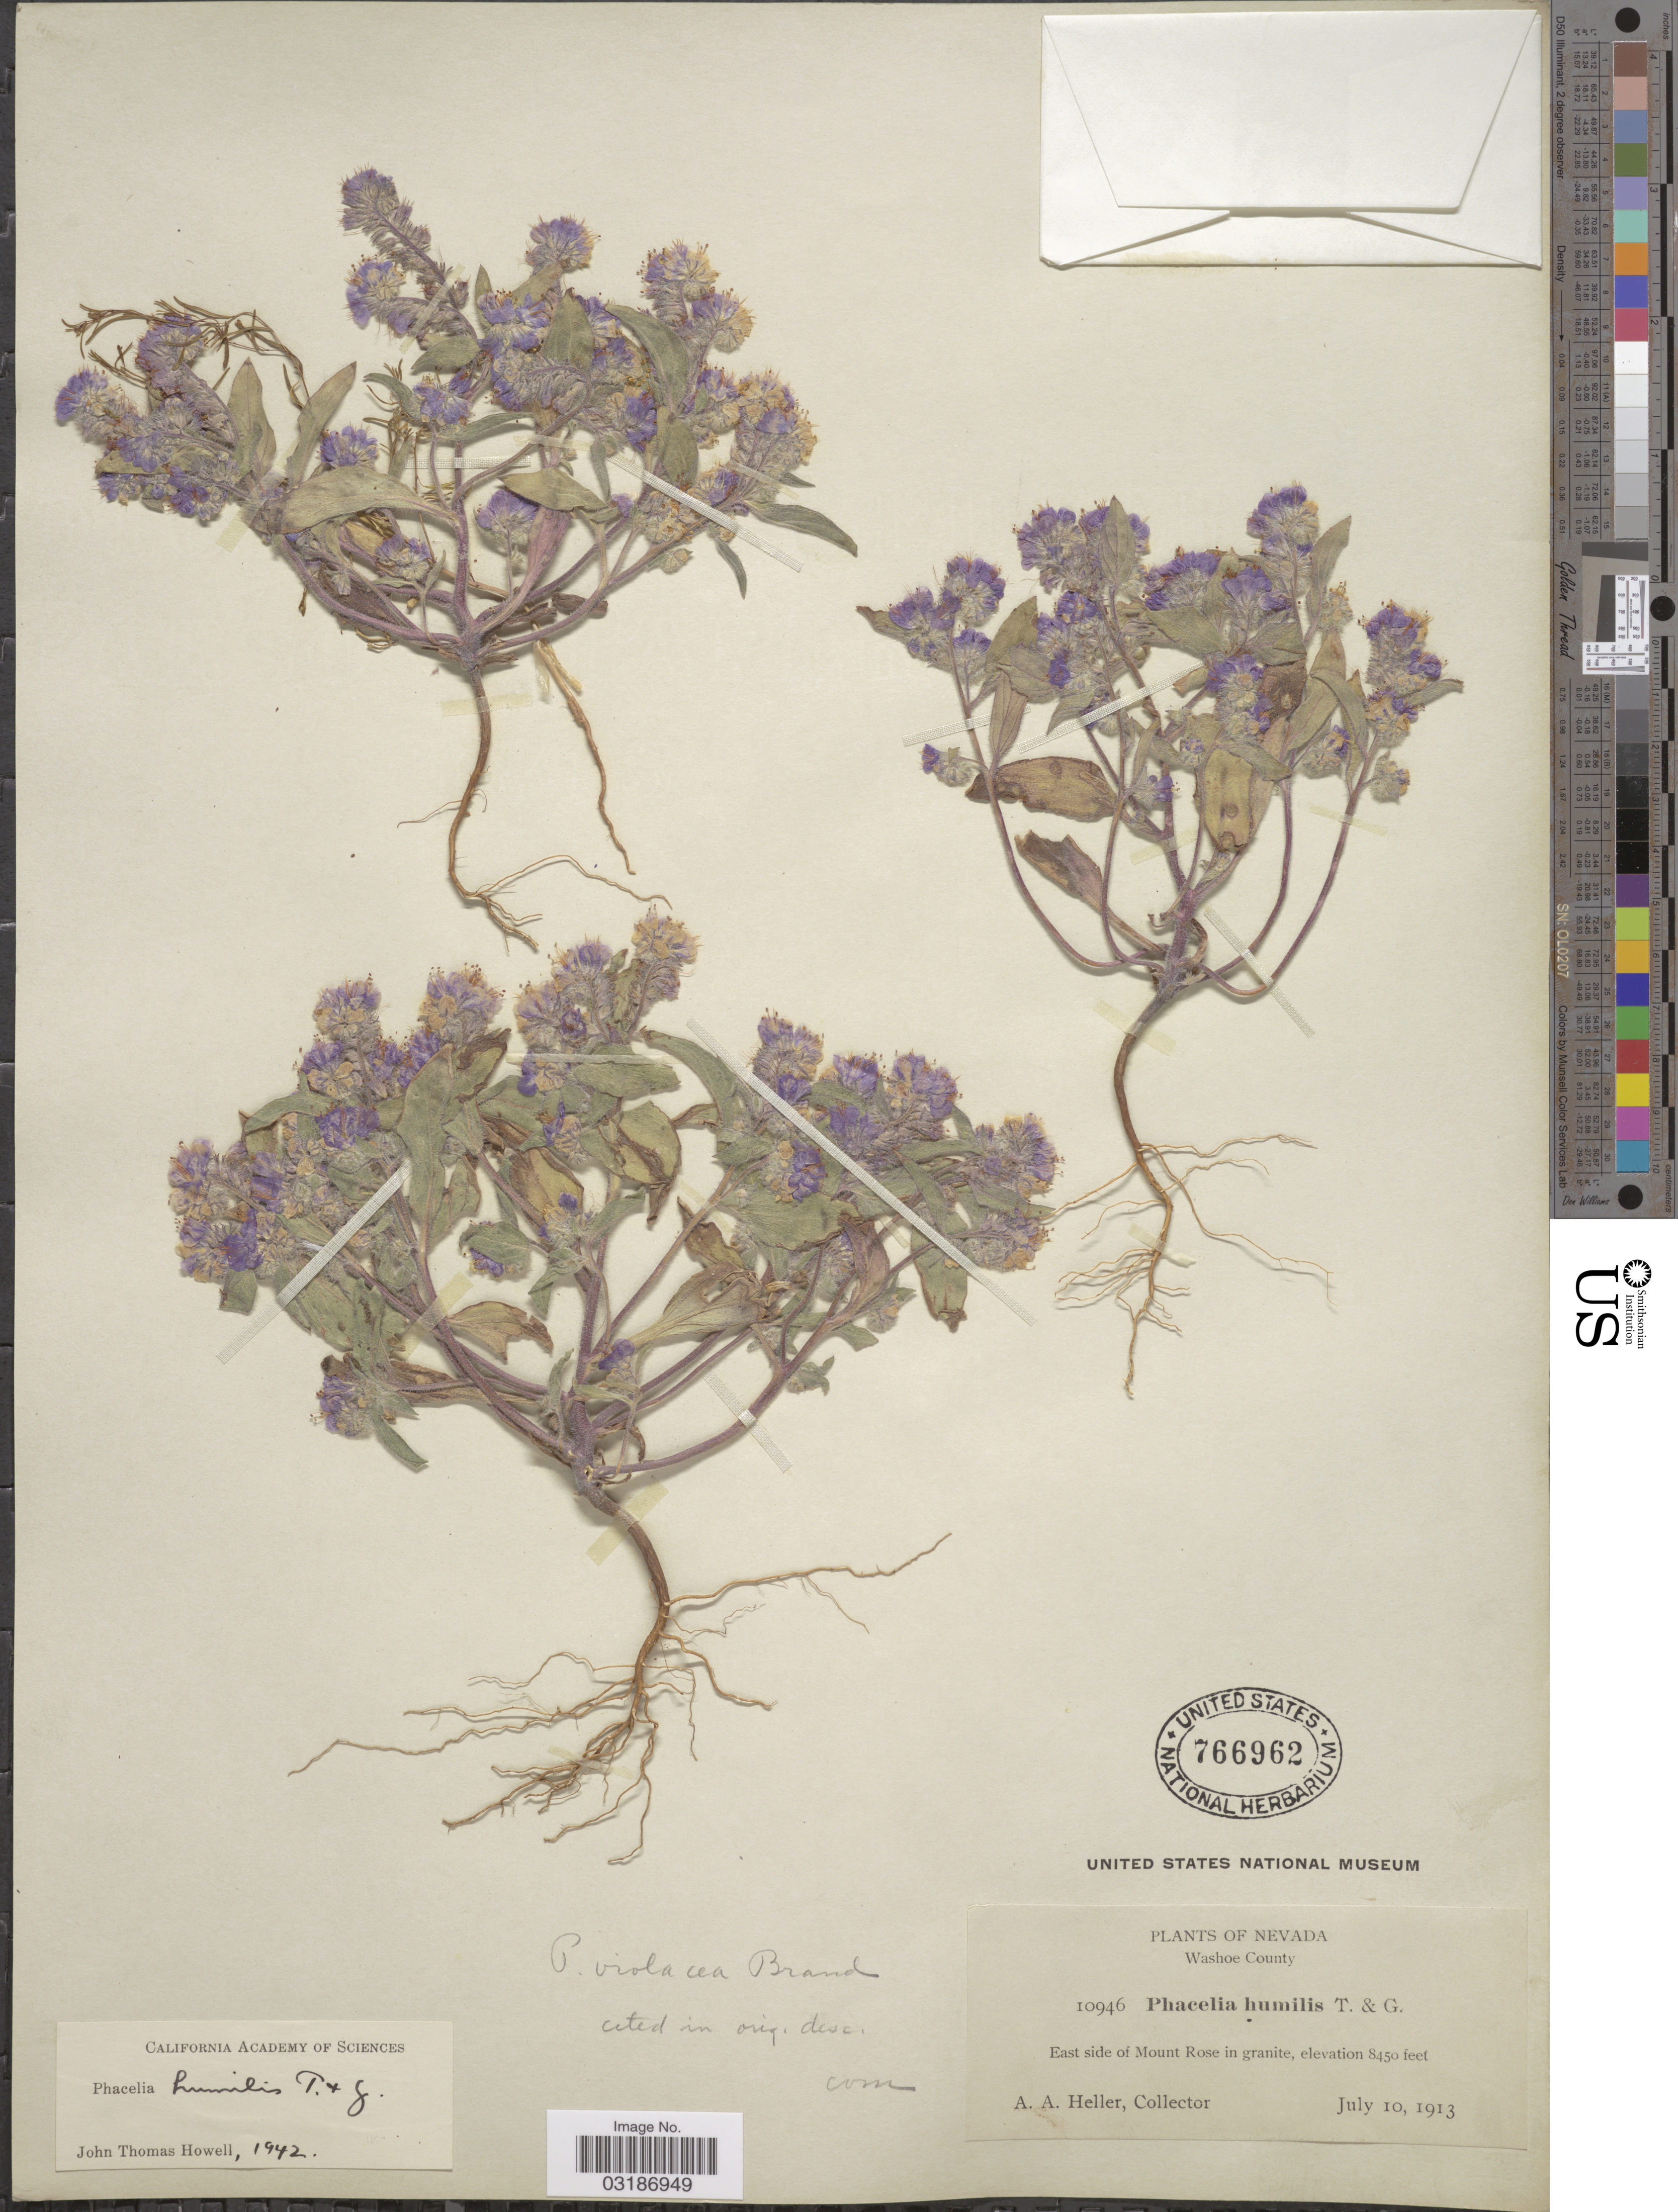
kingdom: Plantae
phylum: Tracheophyta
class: Magnoliopsida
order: Boraginales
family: Hydrophyllaceae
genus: Phacelia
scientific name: Phacelia humilis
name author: Torr. & A. Gray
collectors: A. A. Heller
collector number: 10946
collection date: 1913-07-10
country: United States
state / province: Nevada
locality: Washoe County. East side of Mount Rose in granite.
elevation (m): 2576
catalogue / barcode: US 766962